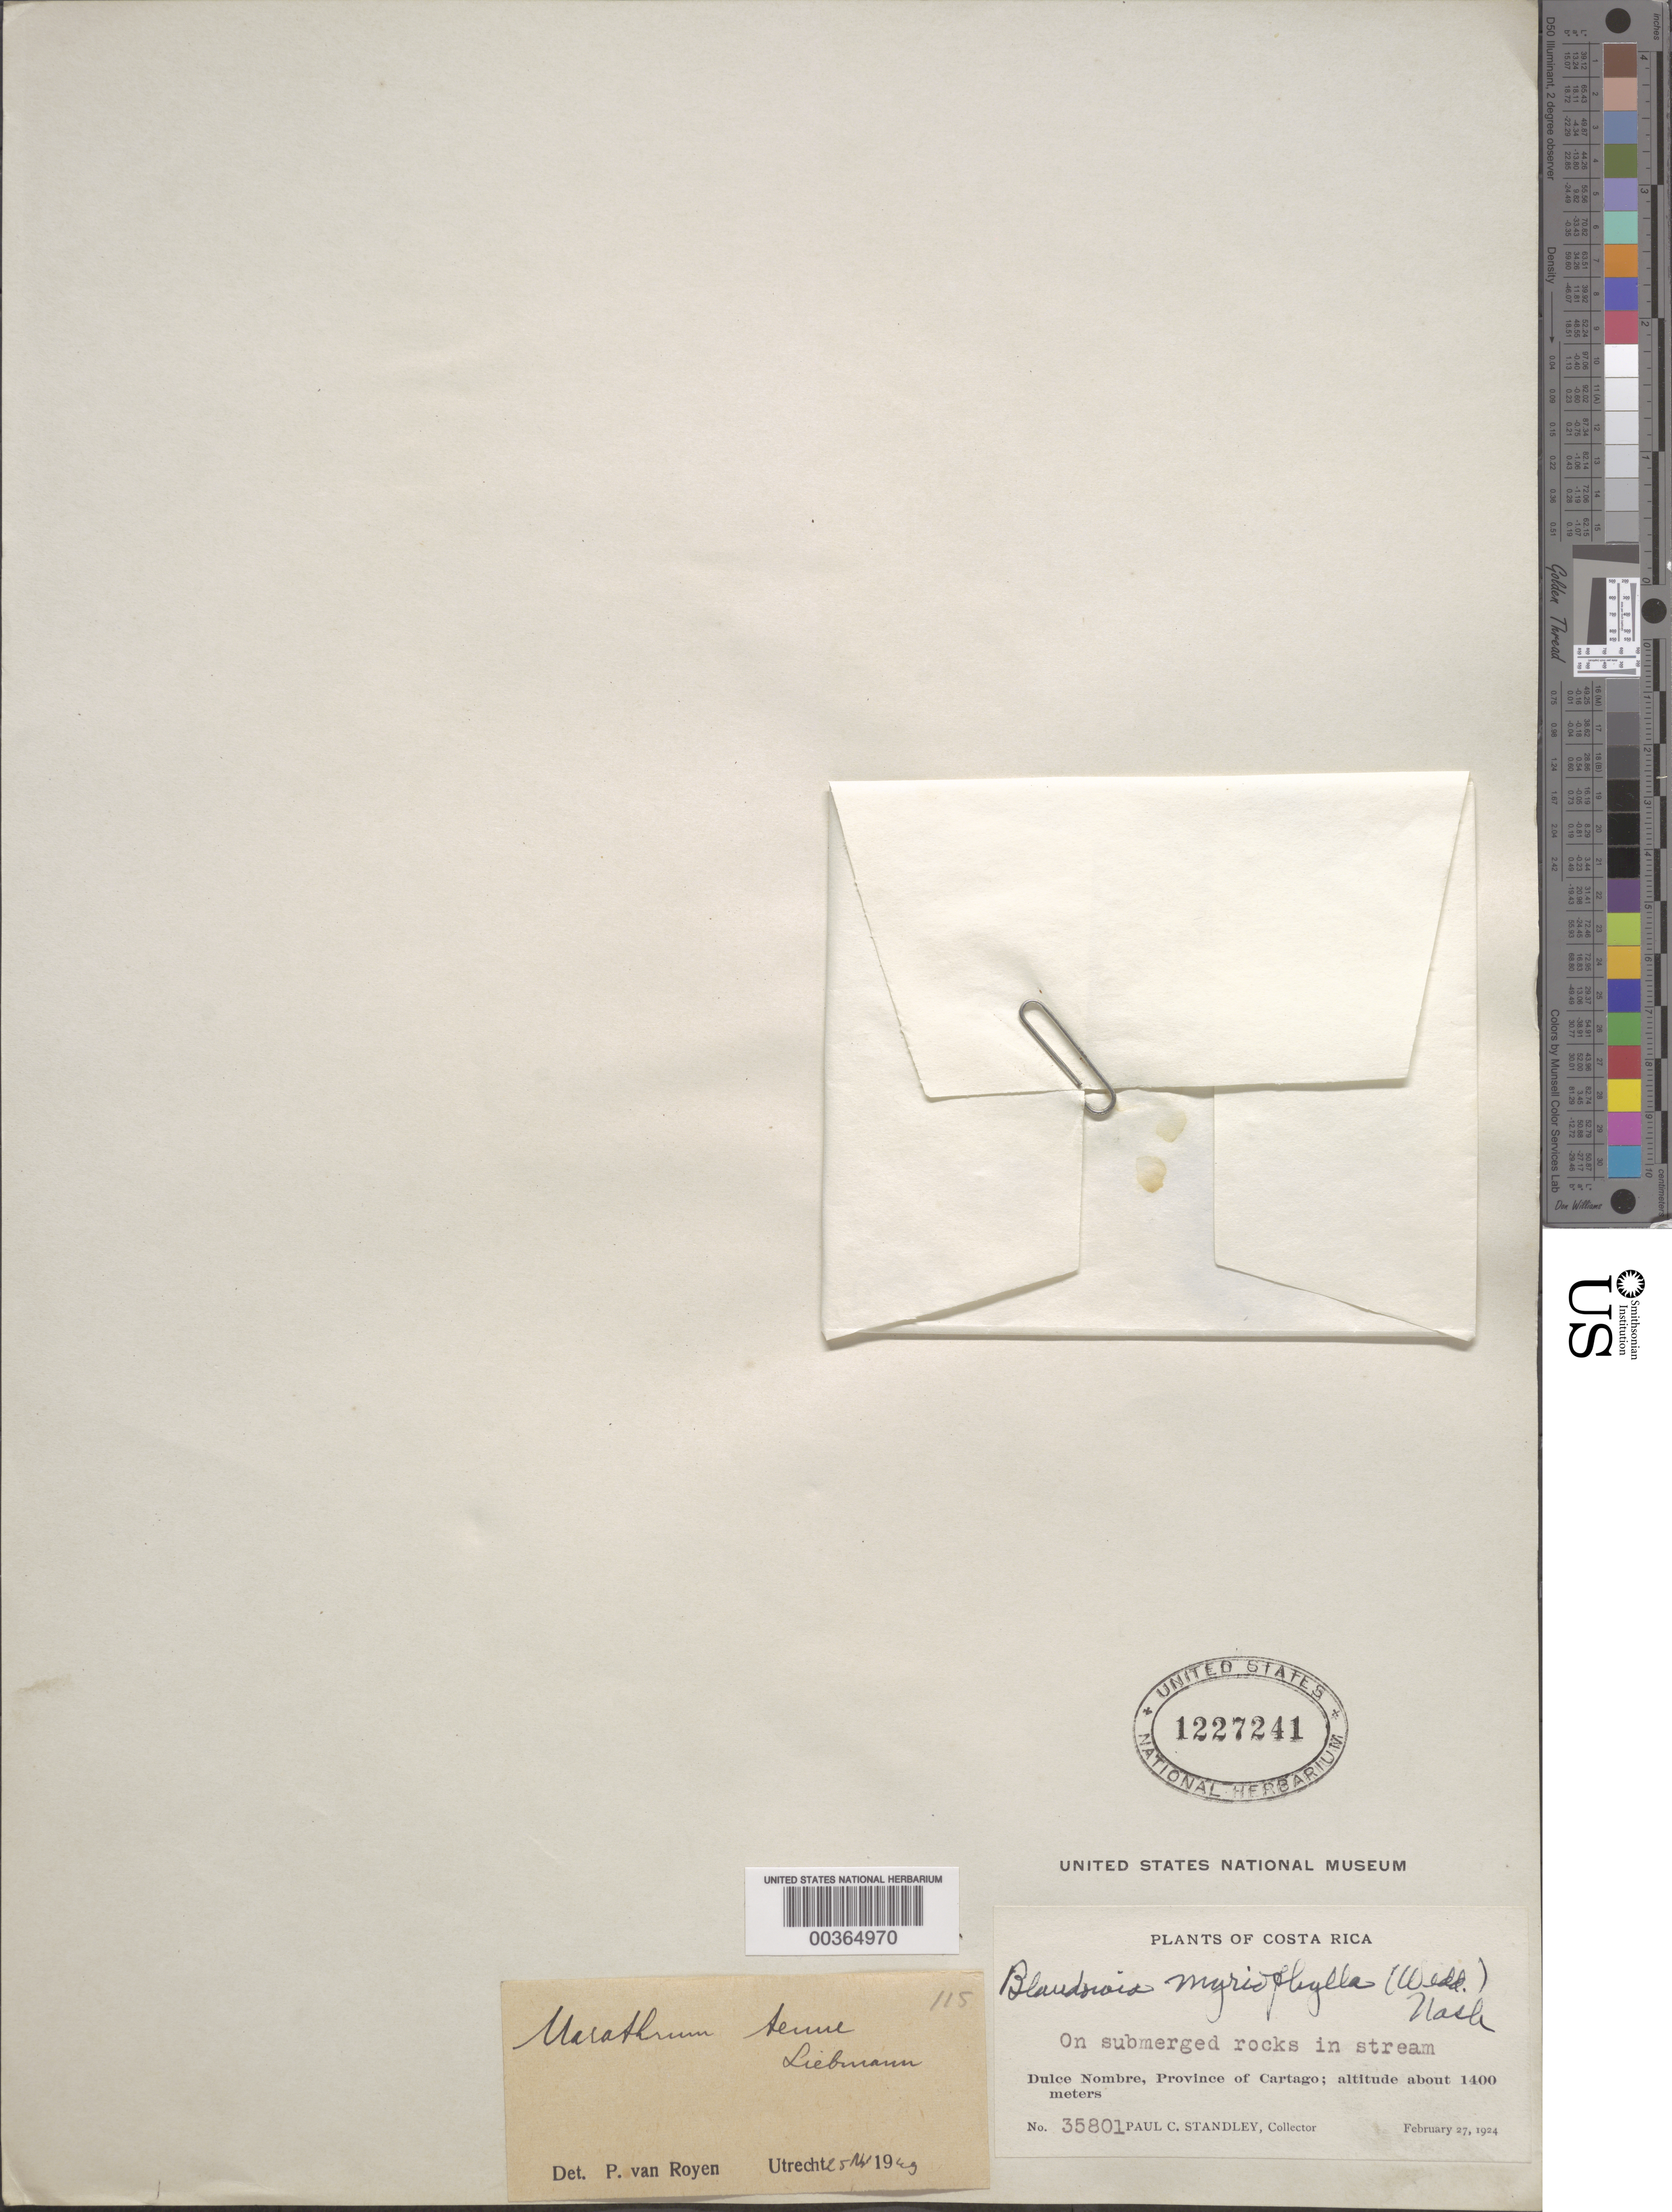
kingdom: Plantae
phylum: Tracheophyta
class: Magnoliopsida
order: Malpighiales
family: Podostemaceae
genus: Marathrum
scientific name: Marathrum tenue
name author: Liebm.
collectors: P. C. Standley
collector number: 32312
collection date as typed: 27 Feb 1924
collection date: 1924-02-27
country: Costa Rica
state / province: Cartago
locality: Dulce Nombre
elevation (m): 1400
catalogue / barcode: US 1227241